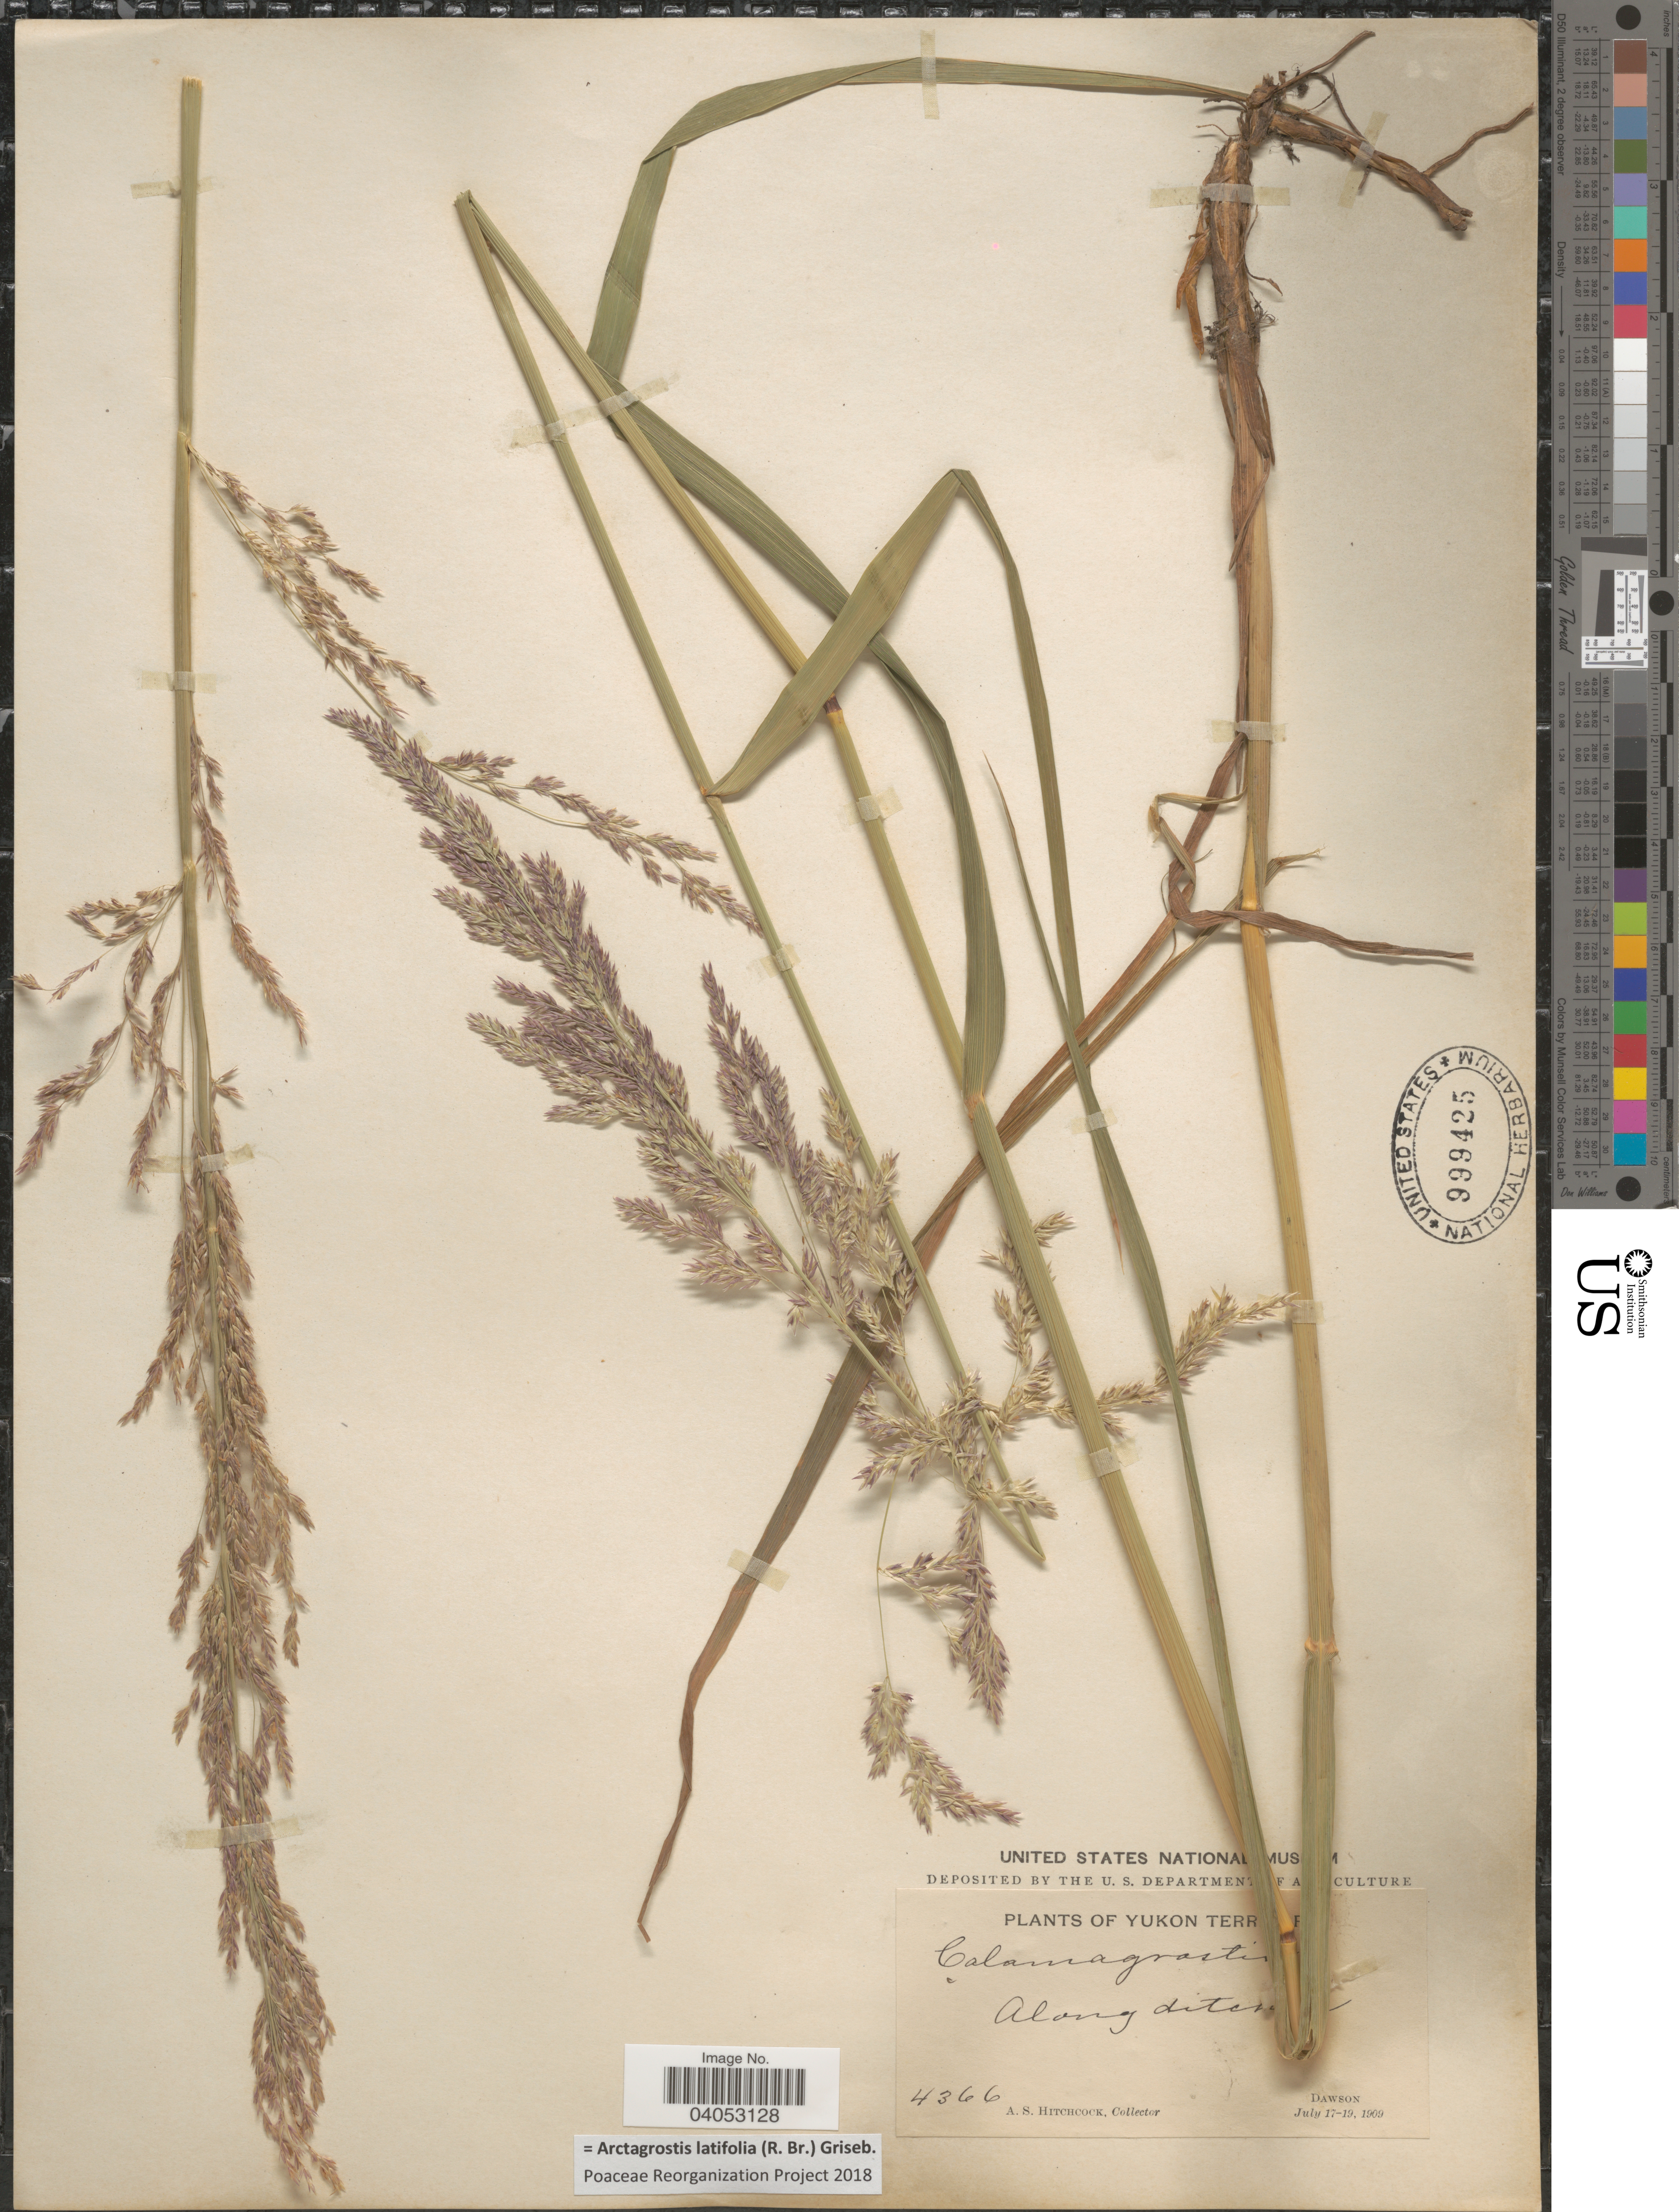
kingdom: Plantae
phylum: Tracheophyta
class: Liliopsida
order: Poales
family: Poaceae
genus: Arctagrostis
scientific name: Arctagrostis latifolia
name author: (R. Br.) Griseb.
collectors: A. S. Hitchcock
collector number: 4366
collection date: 1909-07-17/1909-07-19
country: Canada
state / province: Yukon Territory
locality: Dawson.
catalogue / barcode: US 999425